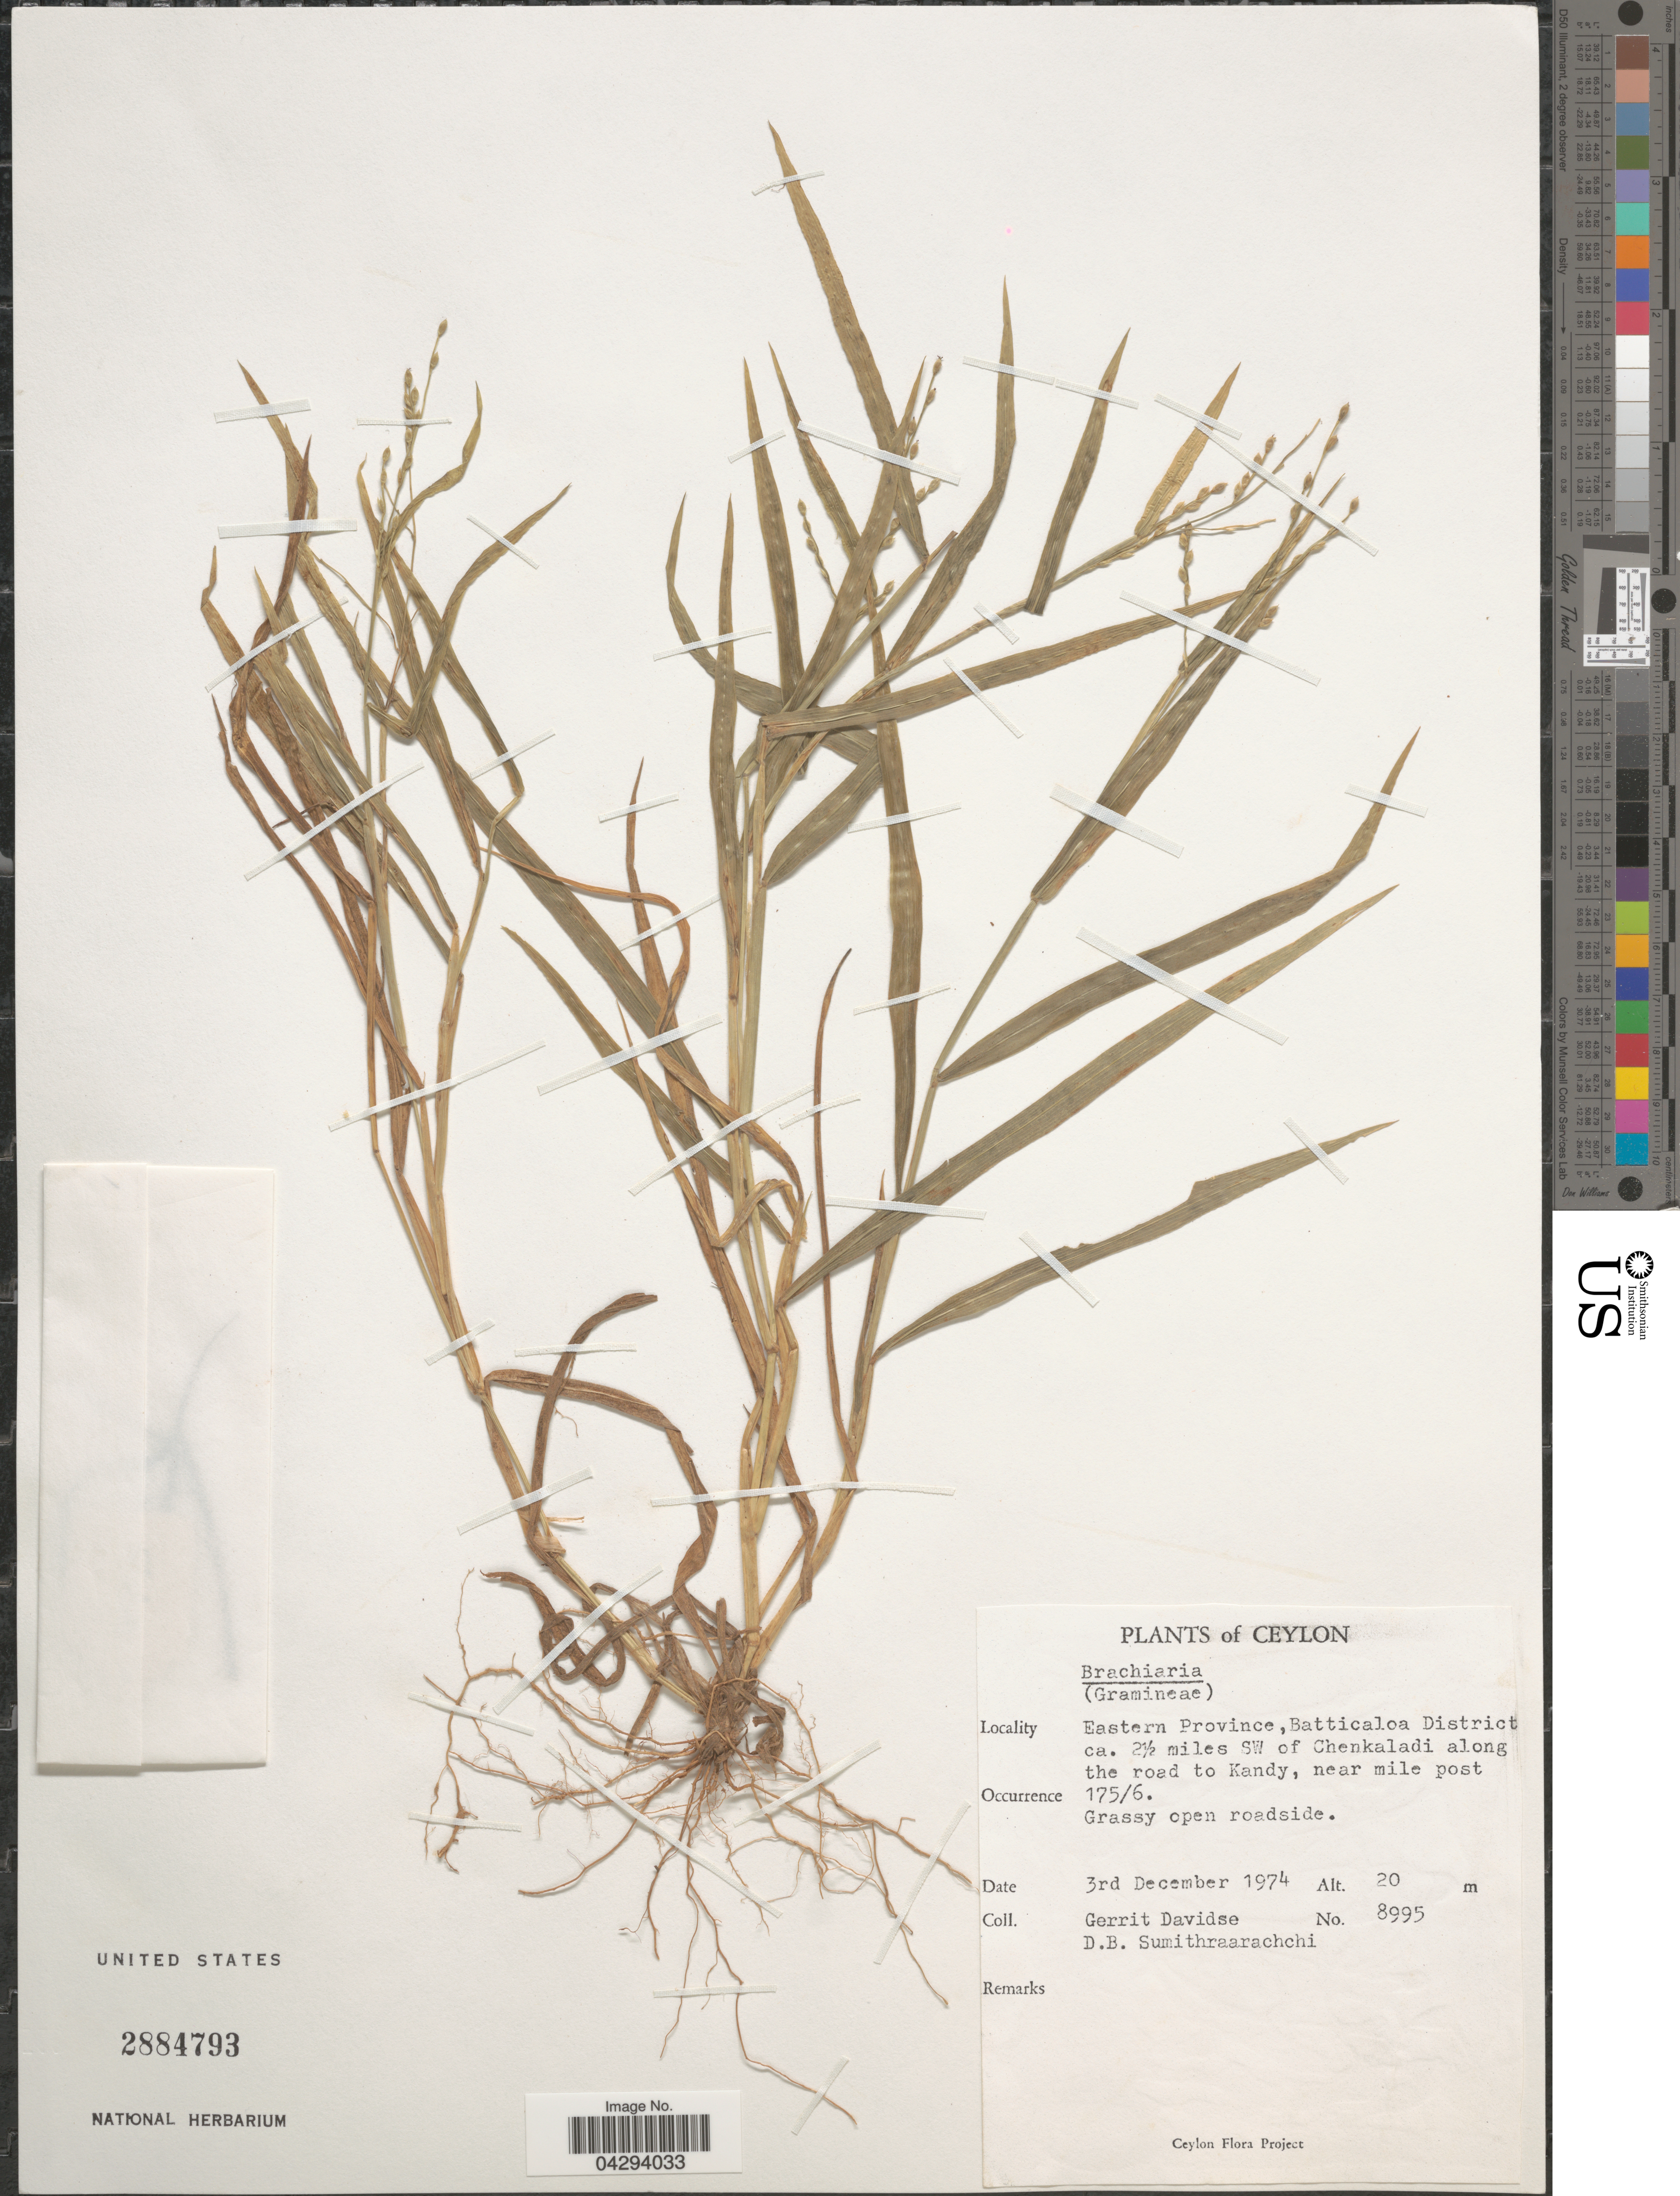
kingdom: Plantae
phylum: Tracheophyta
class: Liliopsida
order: Poales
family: Poaceae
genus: Urochloa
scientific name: Urochloa sp.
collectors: G. Davidse & D. B. Sumithraarachchi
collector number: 8995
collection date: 1974-12-03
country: Sri Lanka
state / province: Eastern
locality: Ceylon. Batticola District ca. 2 1/2 miles SW of Chenkaladi along the road to Kandy, near mile post 175/6.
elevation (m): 20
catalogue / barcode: US 2884793